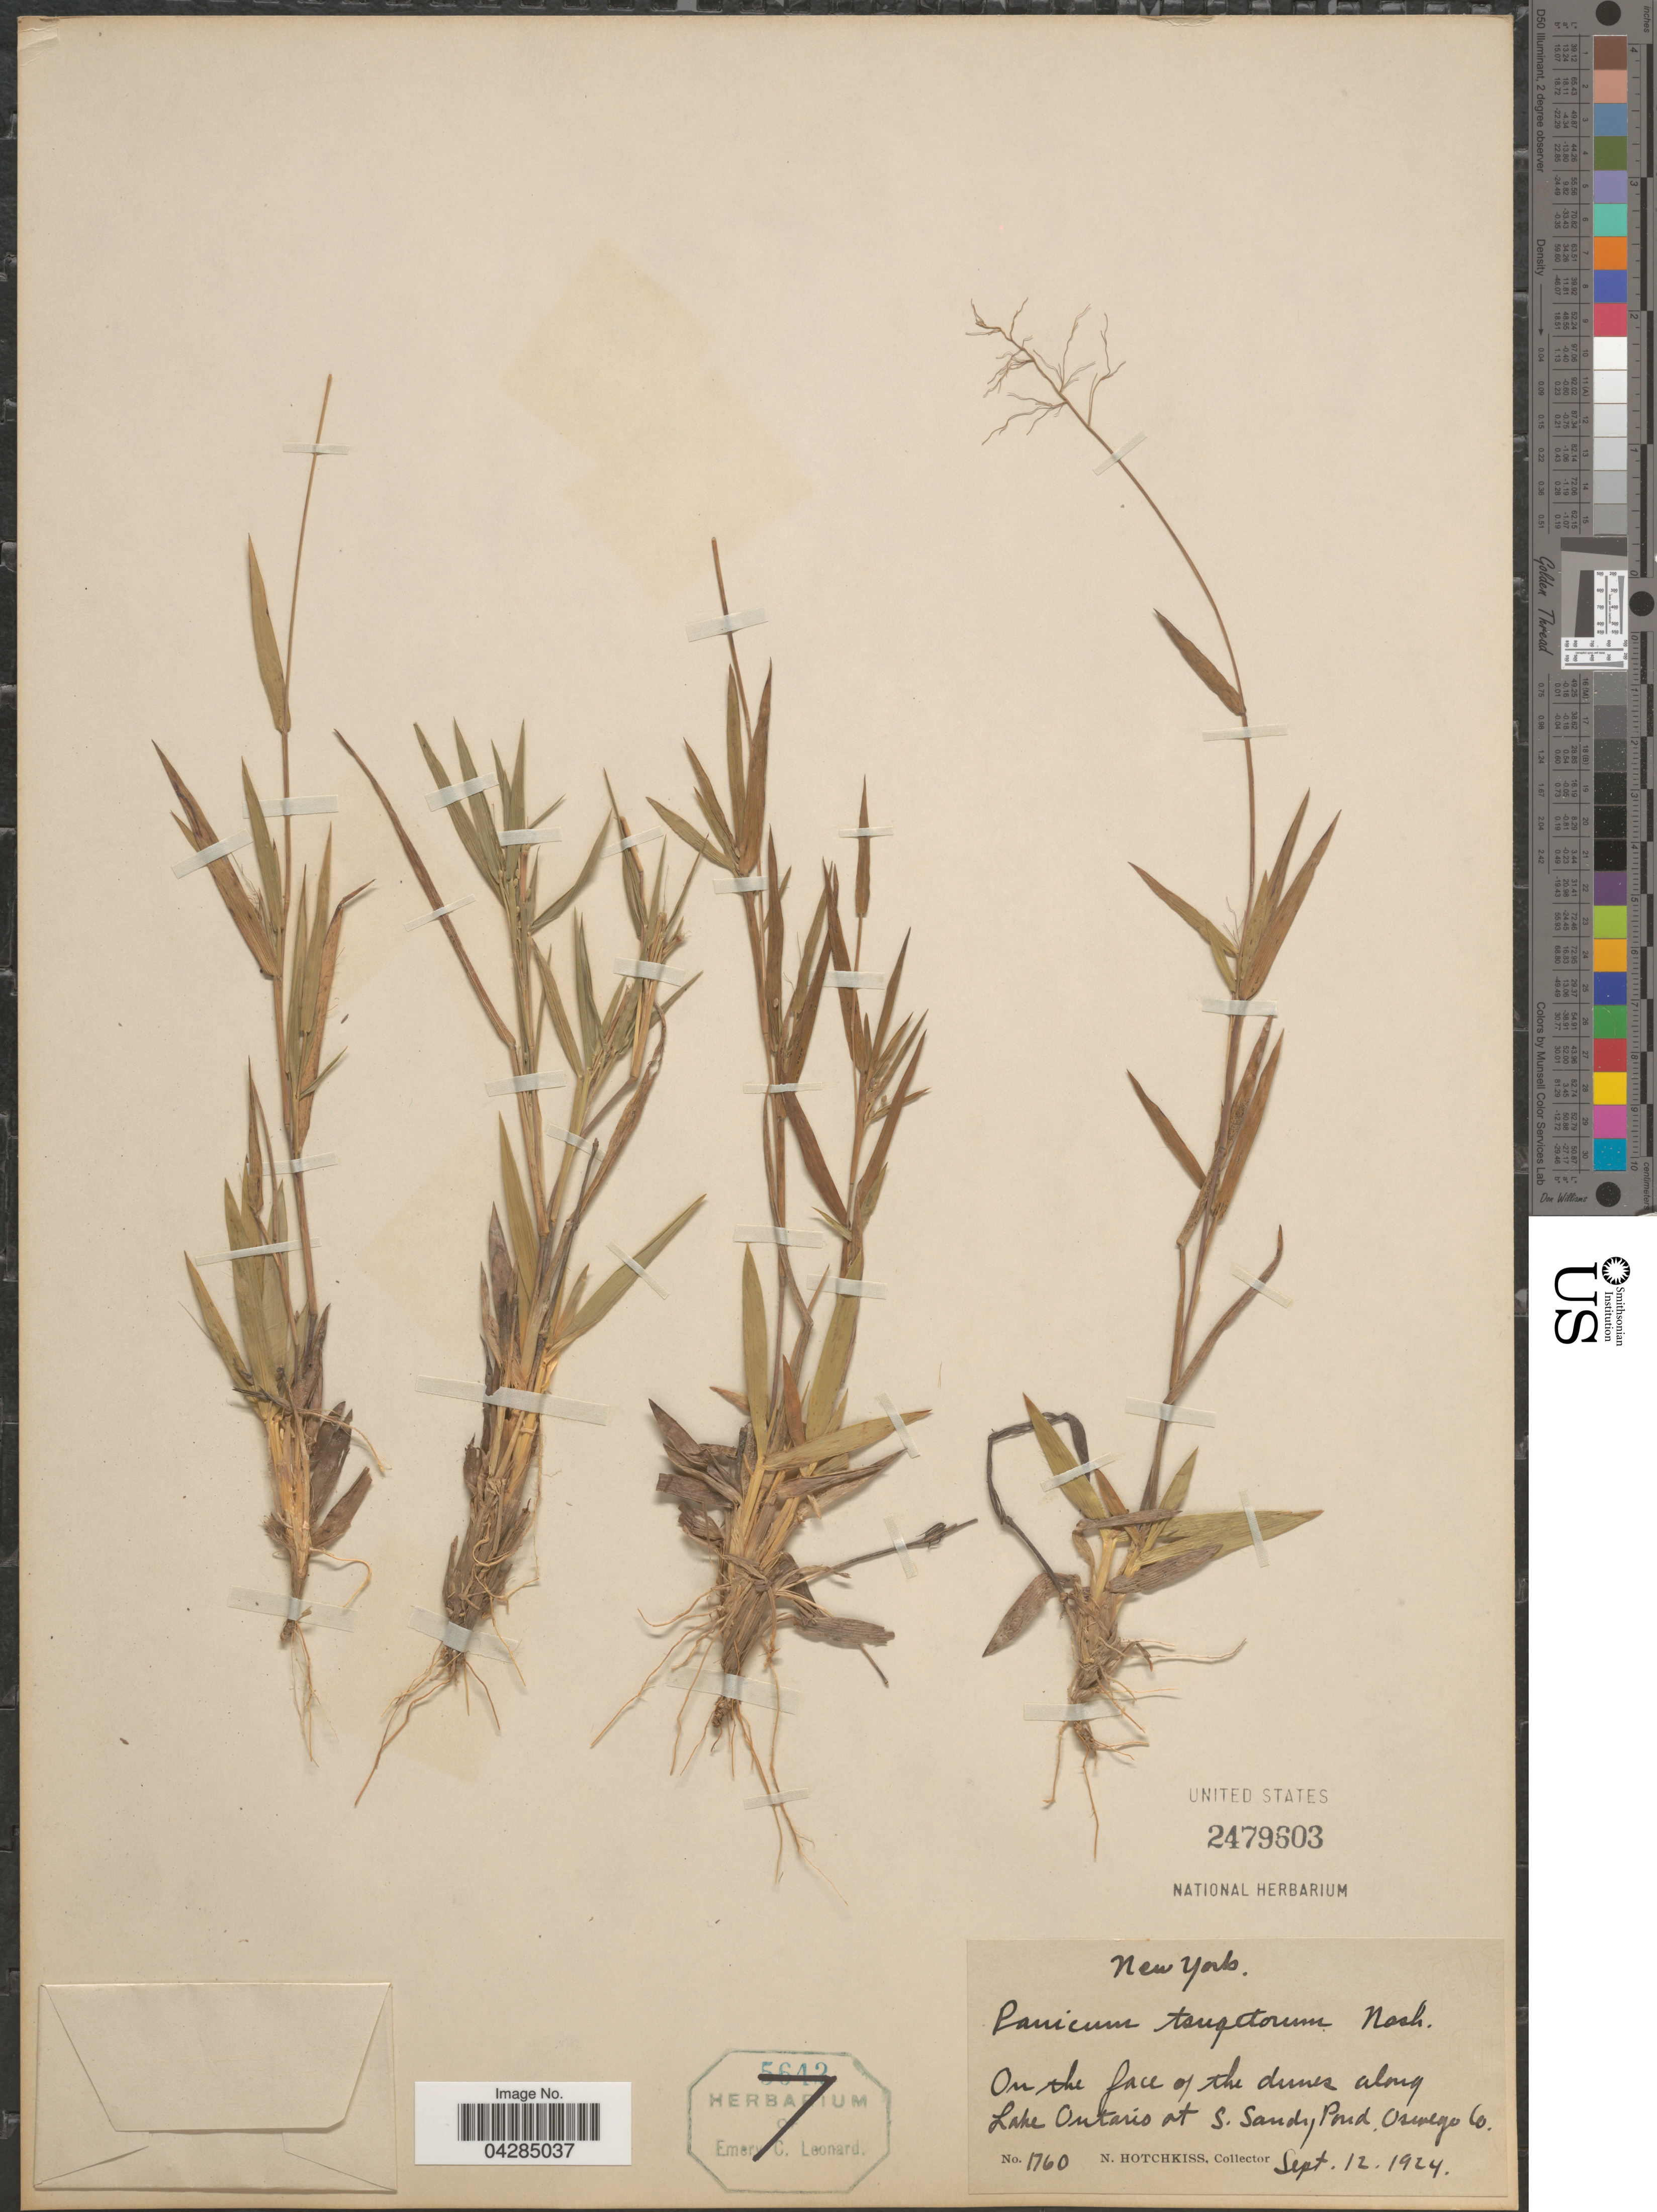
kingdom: Plantae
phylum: Tracheophyta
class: Liliopsida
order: Poales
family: Poaceae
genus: Dichanthelium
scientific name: Dichanthelium portoricense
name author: (Desv. ex Ham.) B.F. Hansen & Wunderlin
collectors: N. Hotchkiss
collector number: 1760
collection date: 1924-09-12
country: United States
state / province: New York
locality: On the face of the dunes along Lake Ontario at S. Sandy Pond, Oswego Co.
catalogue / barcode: US 2479603